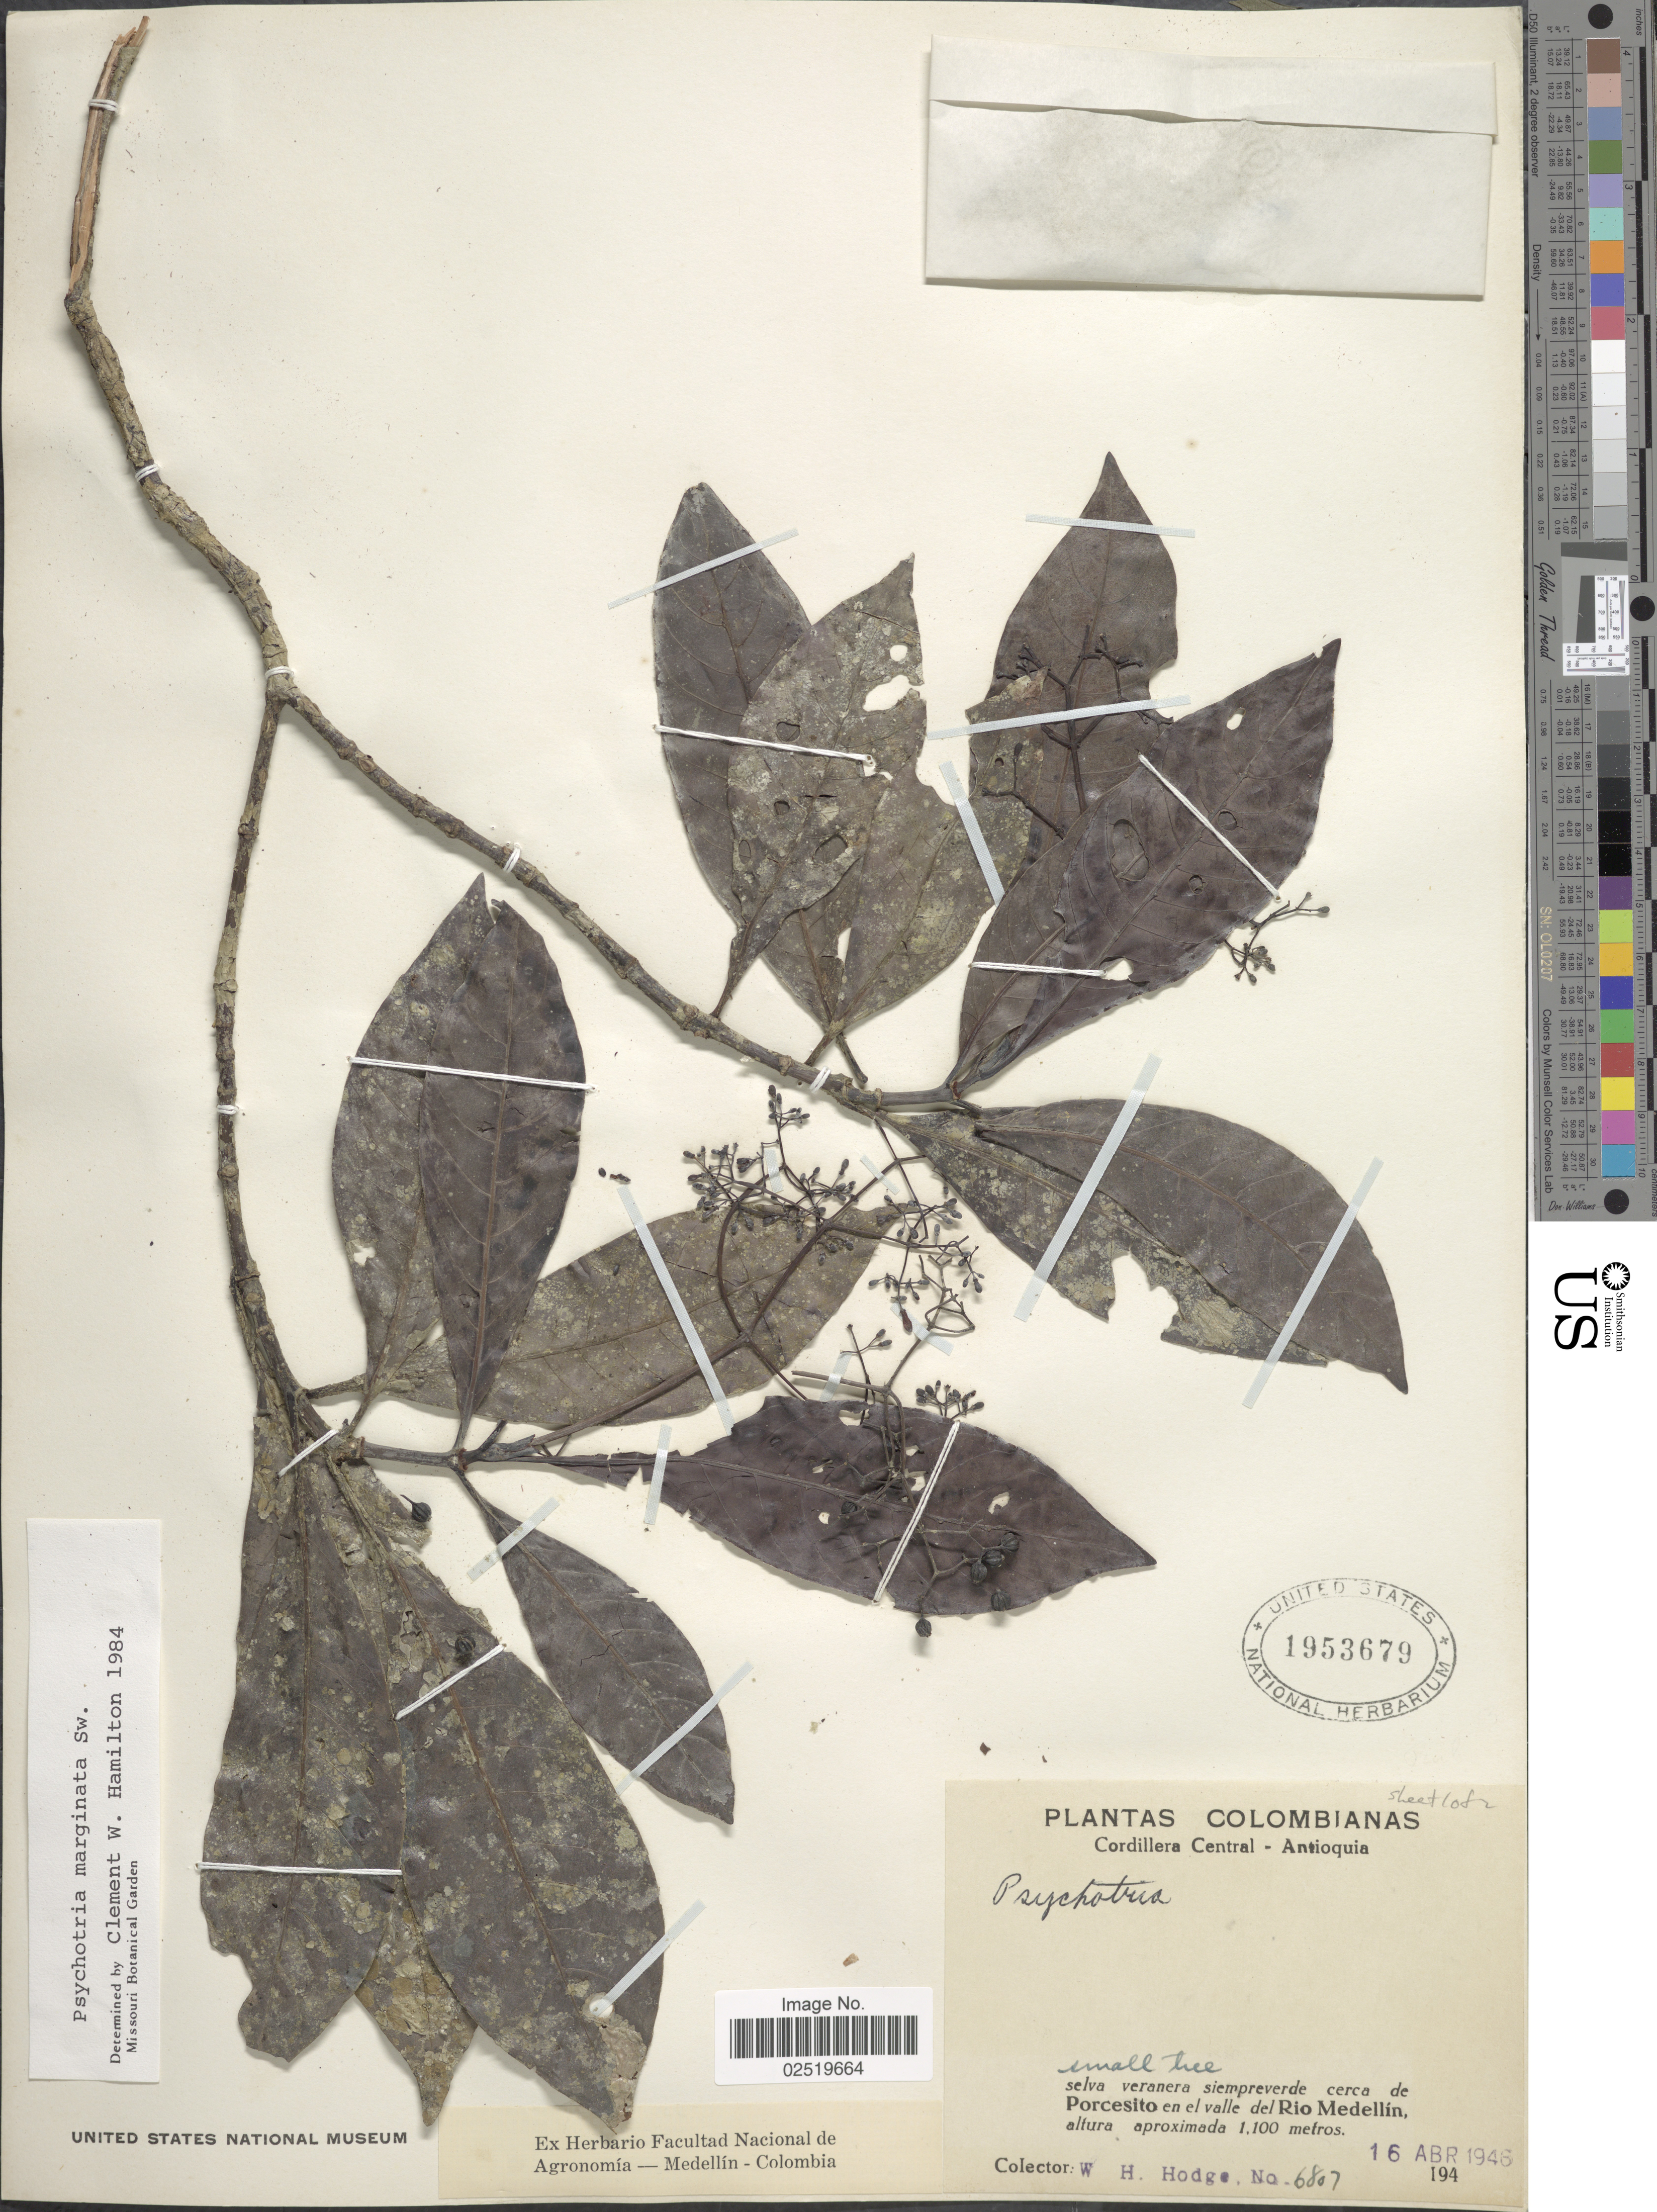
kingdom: Plantae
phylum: Tracheophyta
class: Magnoliopsida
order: Gentianales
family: Rubiaceae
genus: Psychotria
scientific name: Psychotria marginata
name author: Sw.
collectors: W. Hodge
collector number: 6807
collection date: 1946-04-16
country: Colombia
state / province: Antioquia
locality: Cordillera Central, selva veranera siempreverde cerca de Porcesito en el valle del Rio Medellin.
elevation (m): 1100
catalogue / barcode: US 1953679